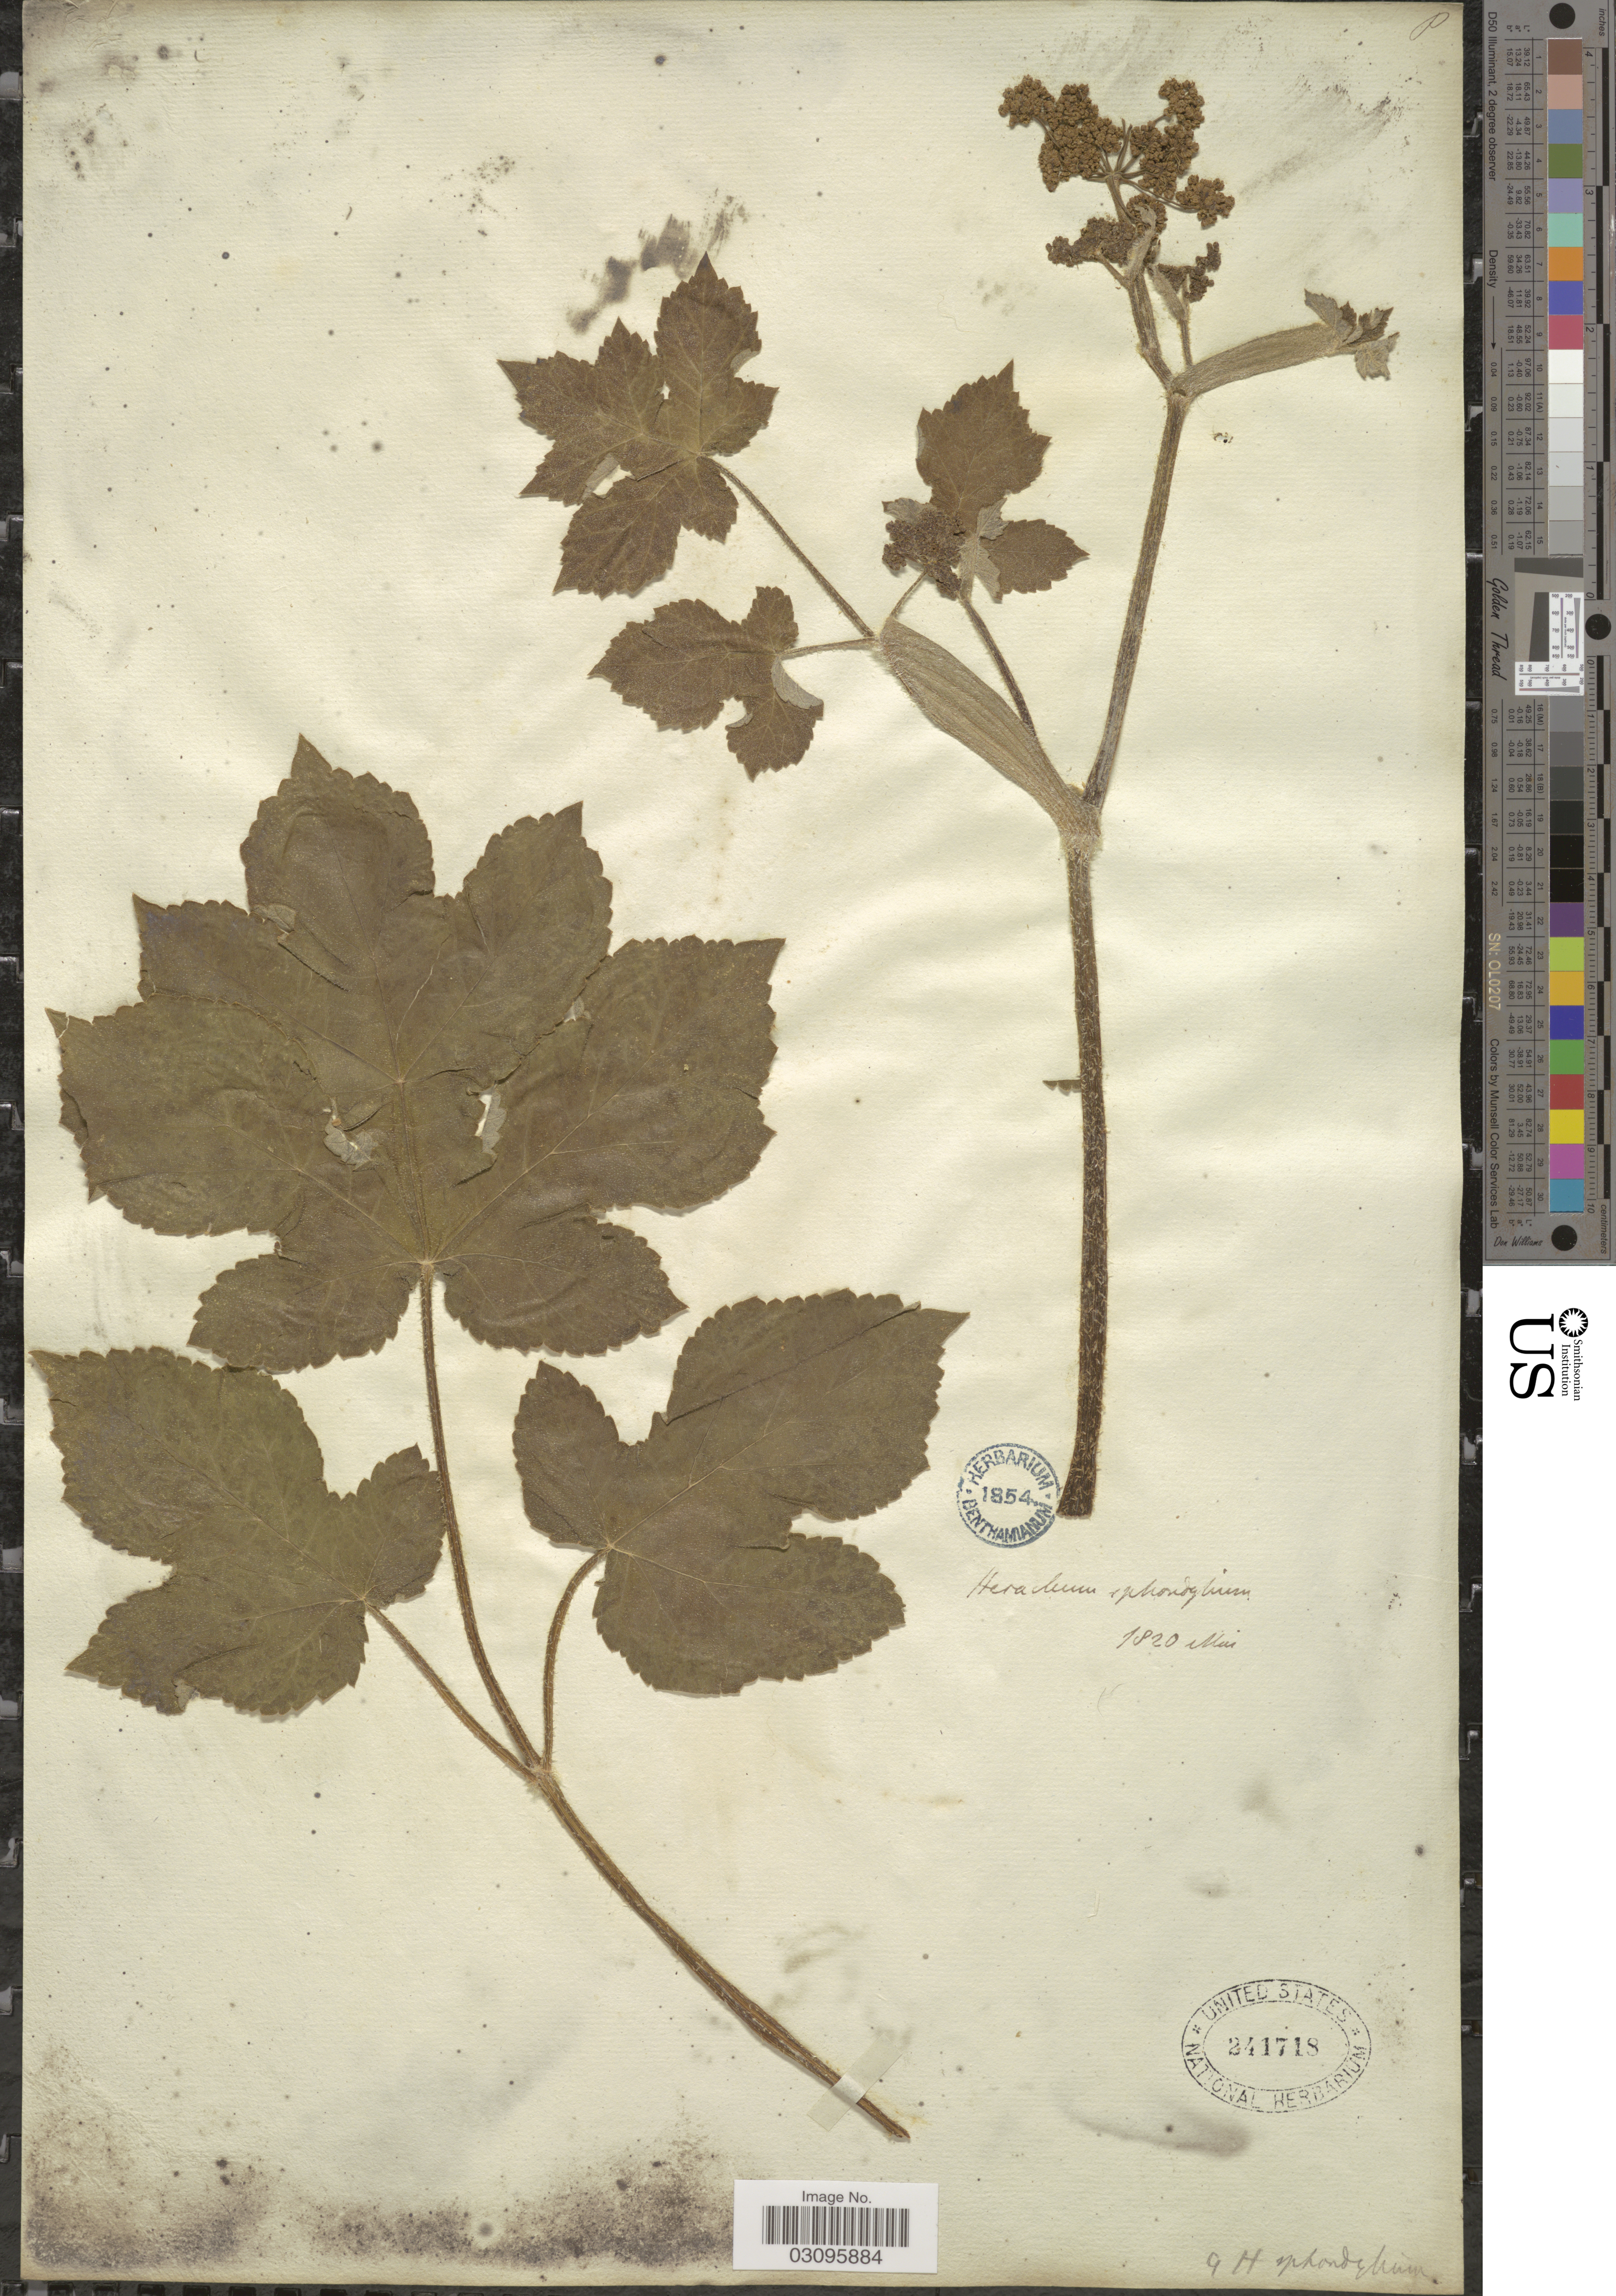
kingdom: Plantae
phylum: Tracheophyta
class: Magnoliopsida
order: Apiales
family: Apiaceae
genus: Heracleum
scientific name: Heracleum sphondylium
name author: L.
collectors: Ex herb. Benthamianum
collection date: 1820-05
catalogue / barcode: US 241718